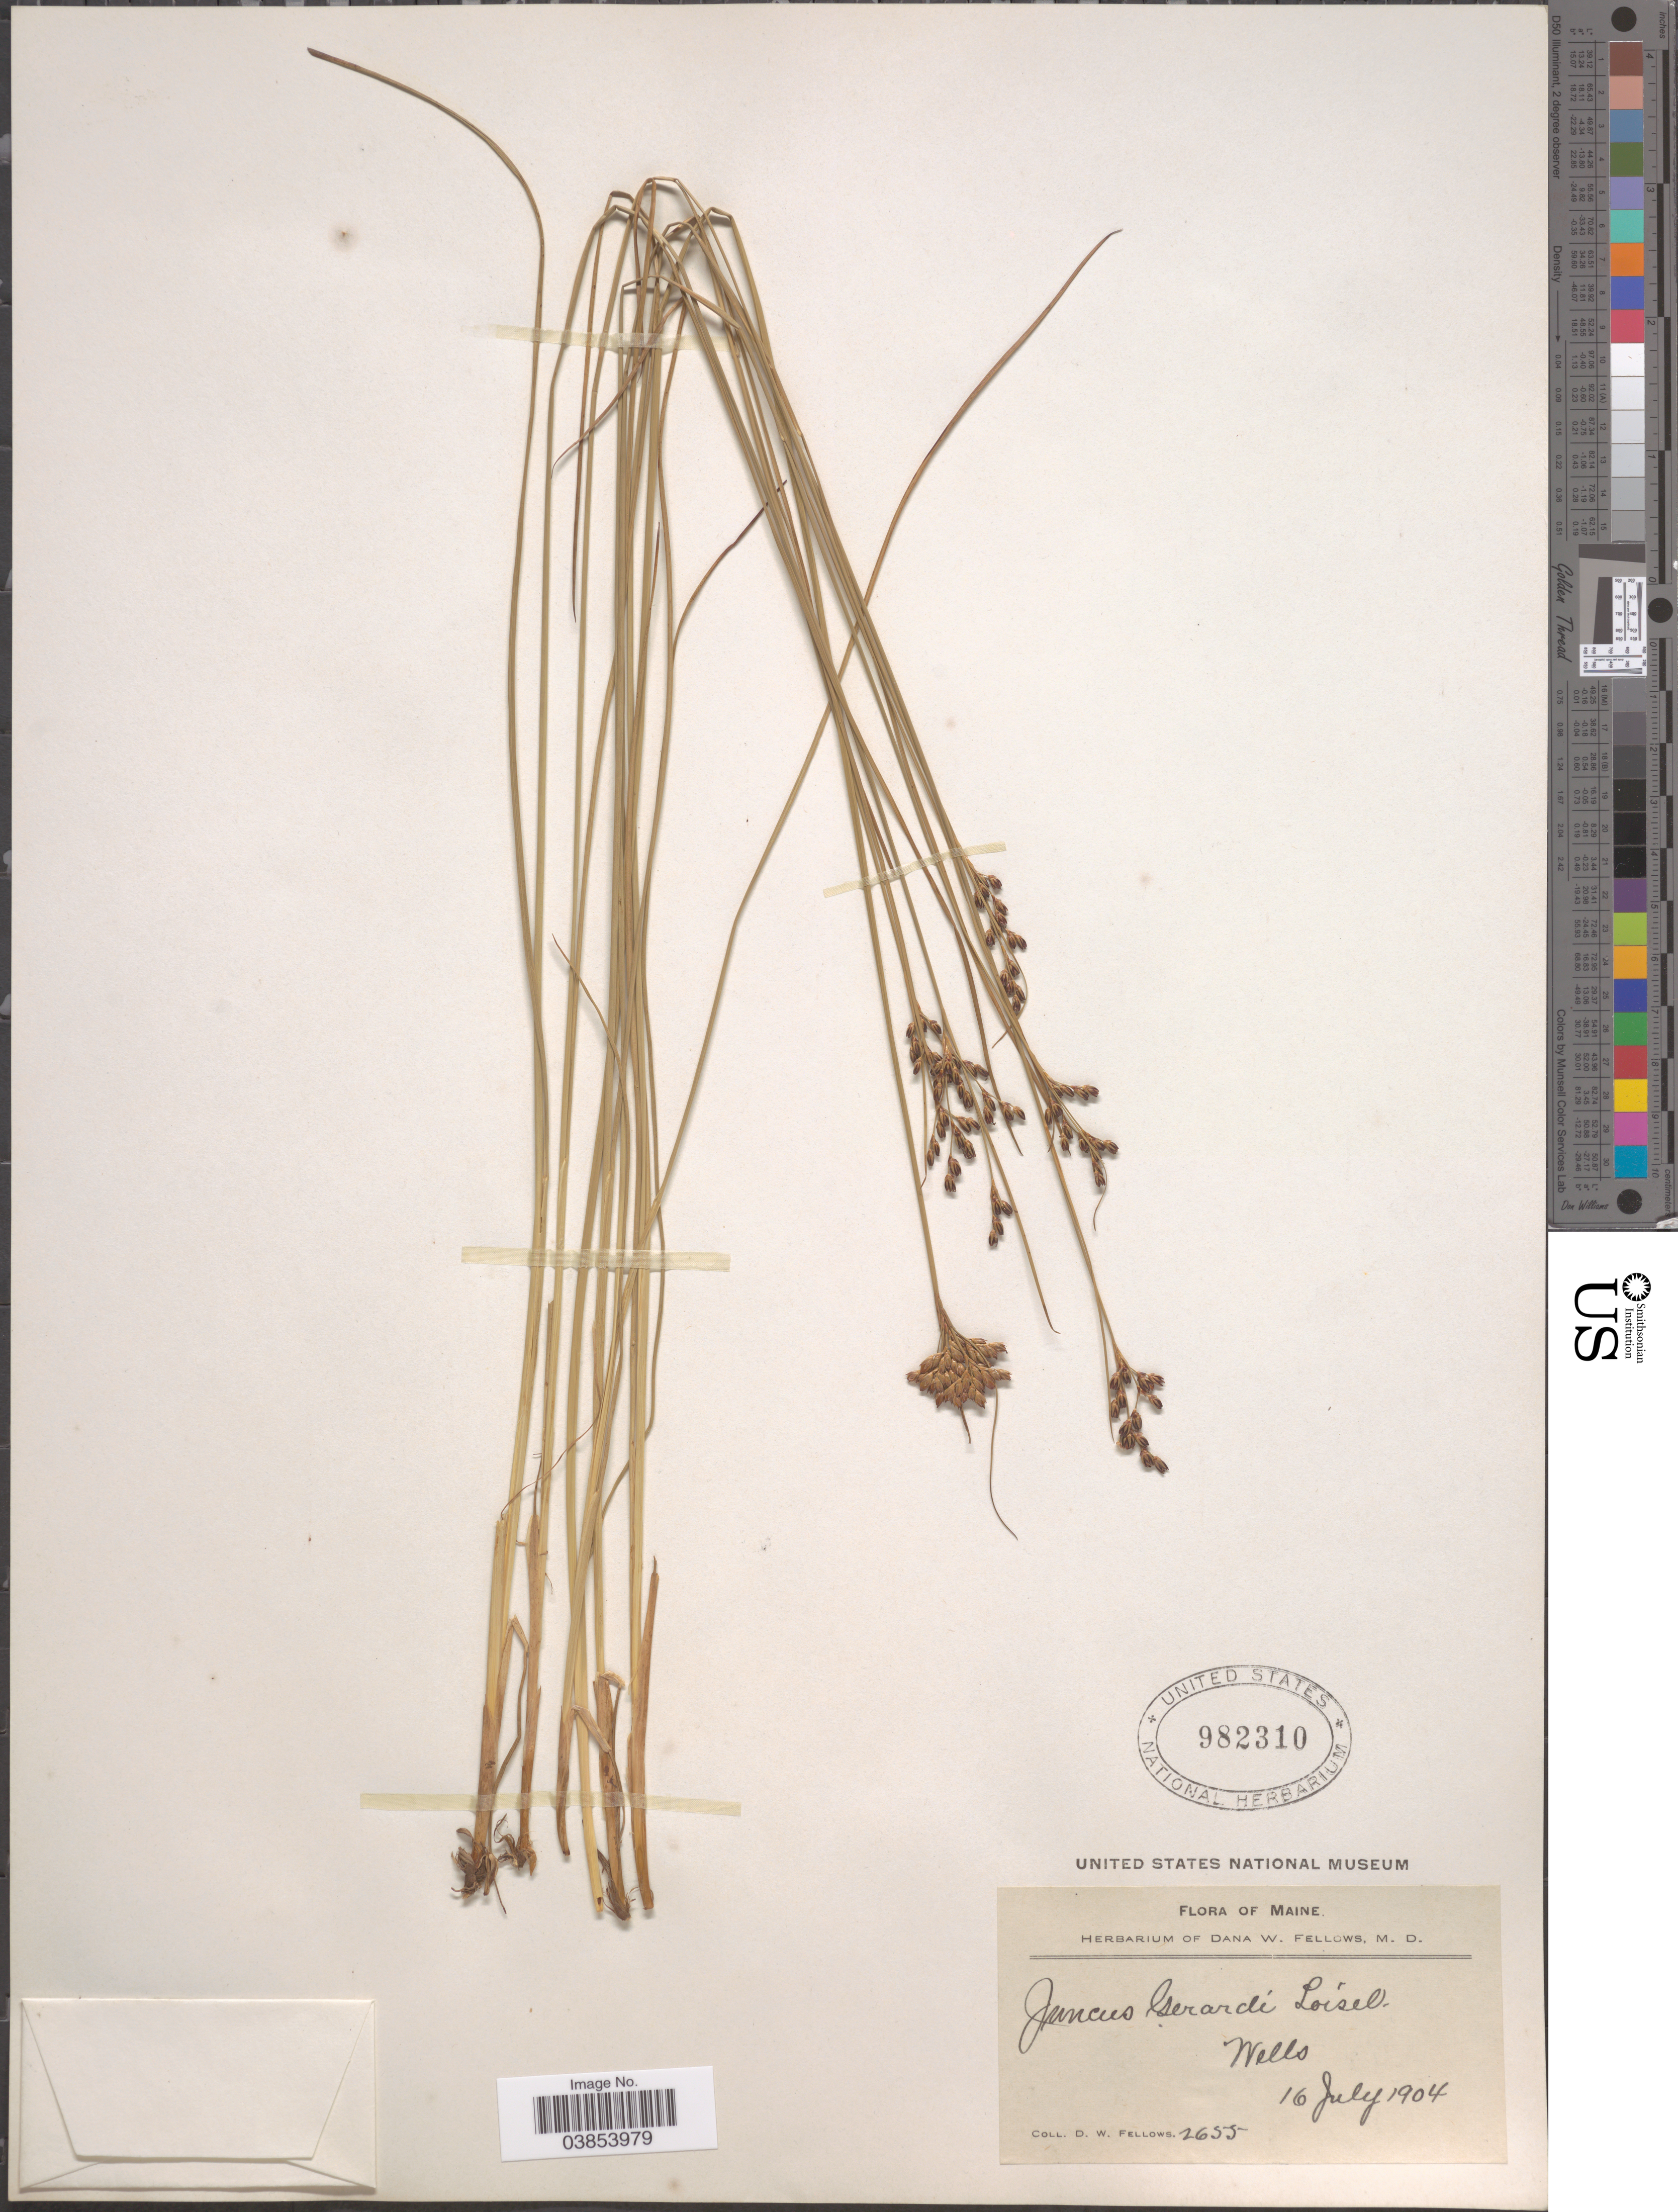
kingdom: Plantae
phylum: Tracheophyta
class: Liliopsida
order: Poales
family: Juncaceae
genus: Juncus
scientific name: Juncus gerardi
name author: Loisel.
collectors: D. W. Fellows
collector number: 2655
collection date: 1904-07-16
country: United States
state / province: Maine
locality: Wells.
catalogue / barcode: US 982310